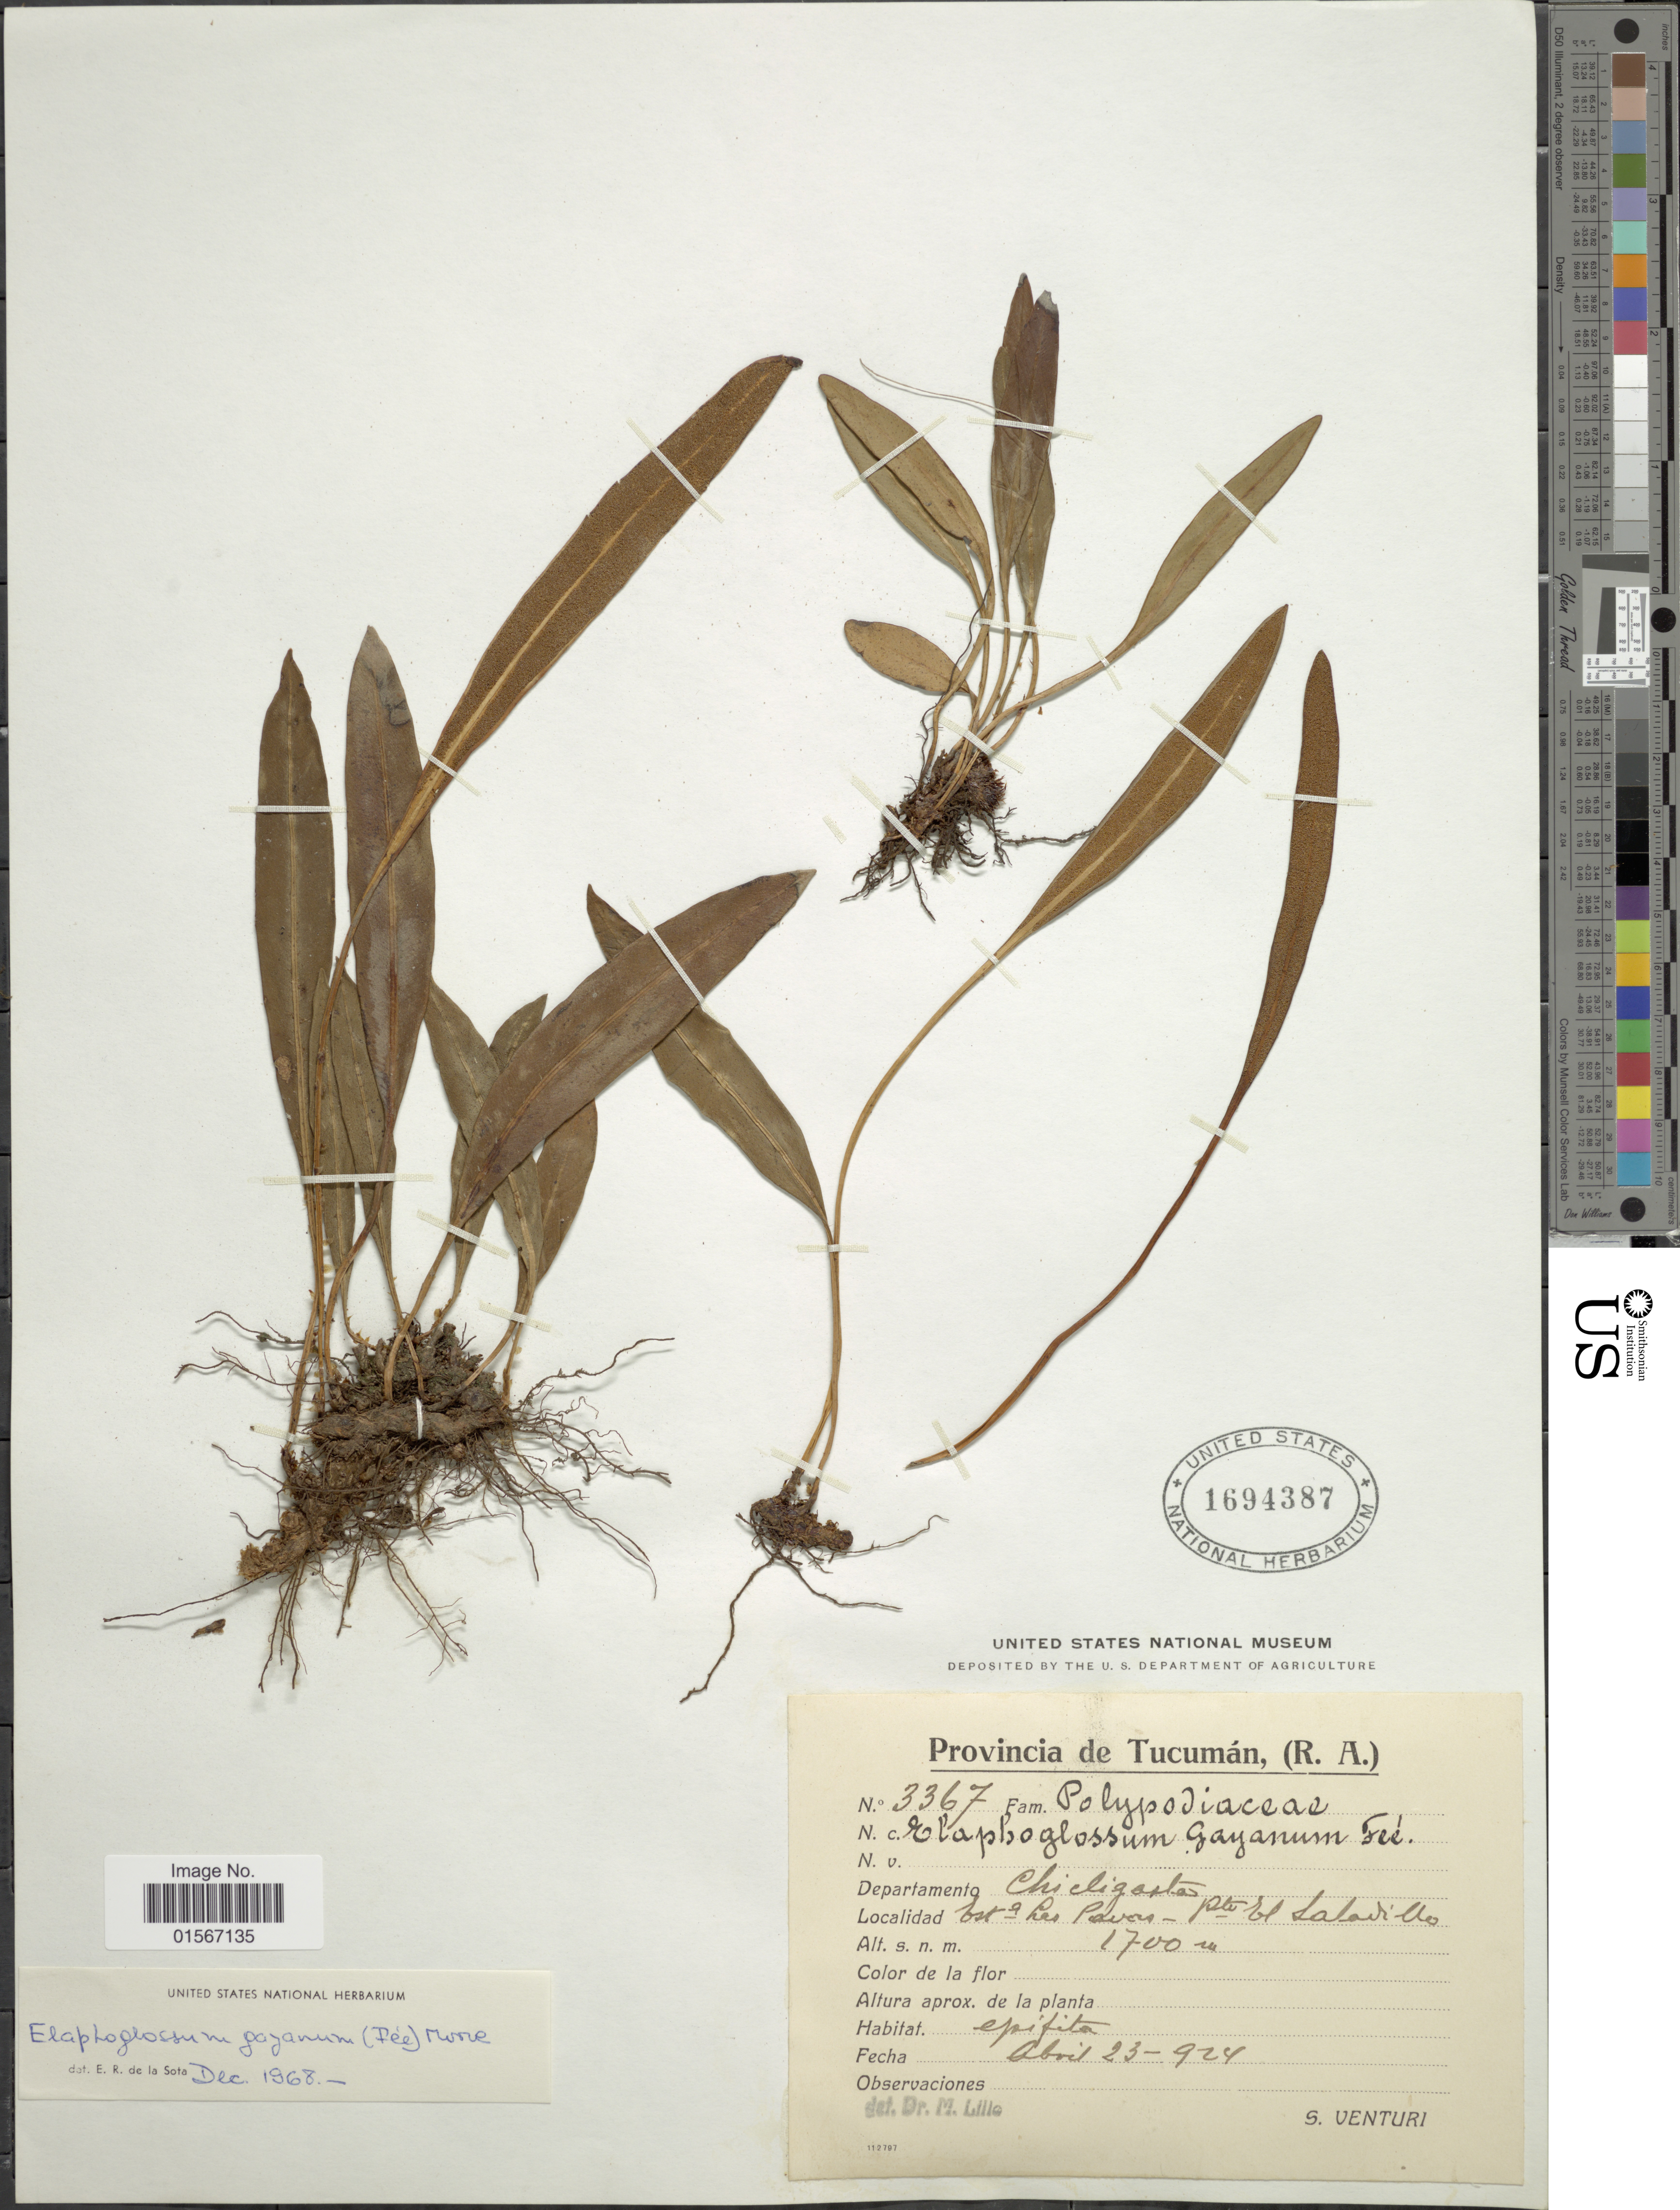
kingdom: Plantae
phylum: Tracheophyta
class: Polypodiopsida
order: Polypodiales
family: Dryopteridaceae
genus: Elaphoglossum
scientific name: Elaphoglossum minutum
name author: (Pohl ex Fée) T. Moore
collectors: S. Venturi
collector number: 3367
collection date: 1924-04-23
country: Argentina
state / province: Tucuman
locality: Departamento Chicligasta, est Las Pavors - Pte El Salavillo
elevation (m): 1700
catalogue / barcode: US 1694387